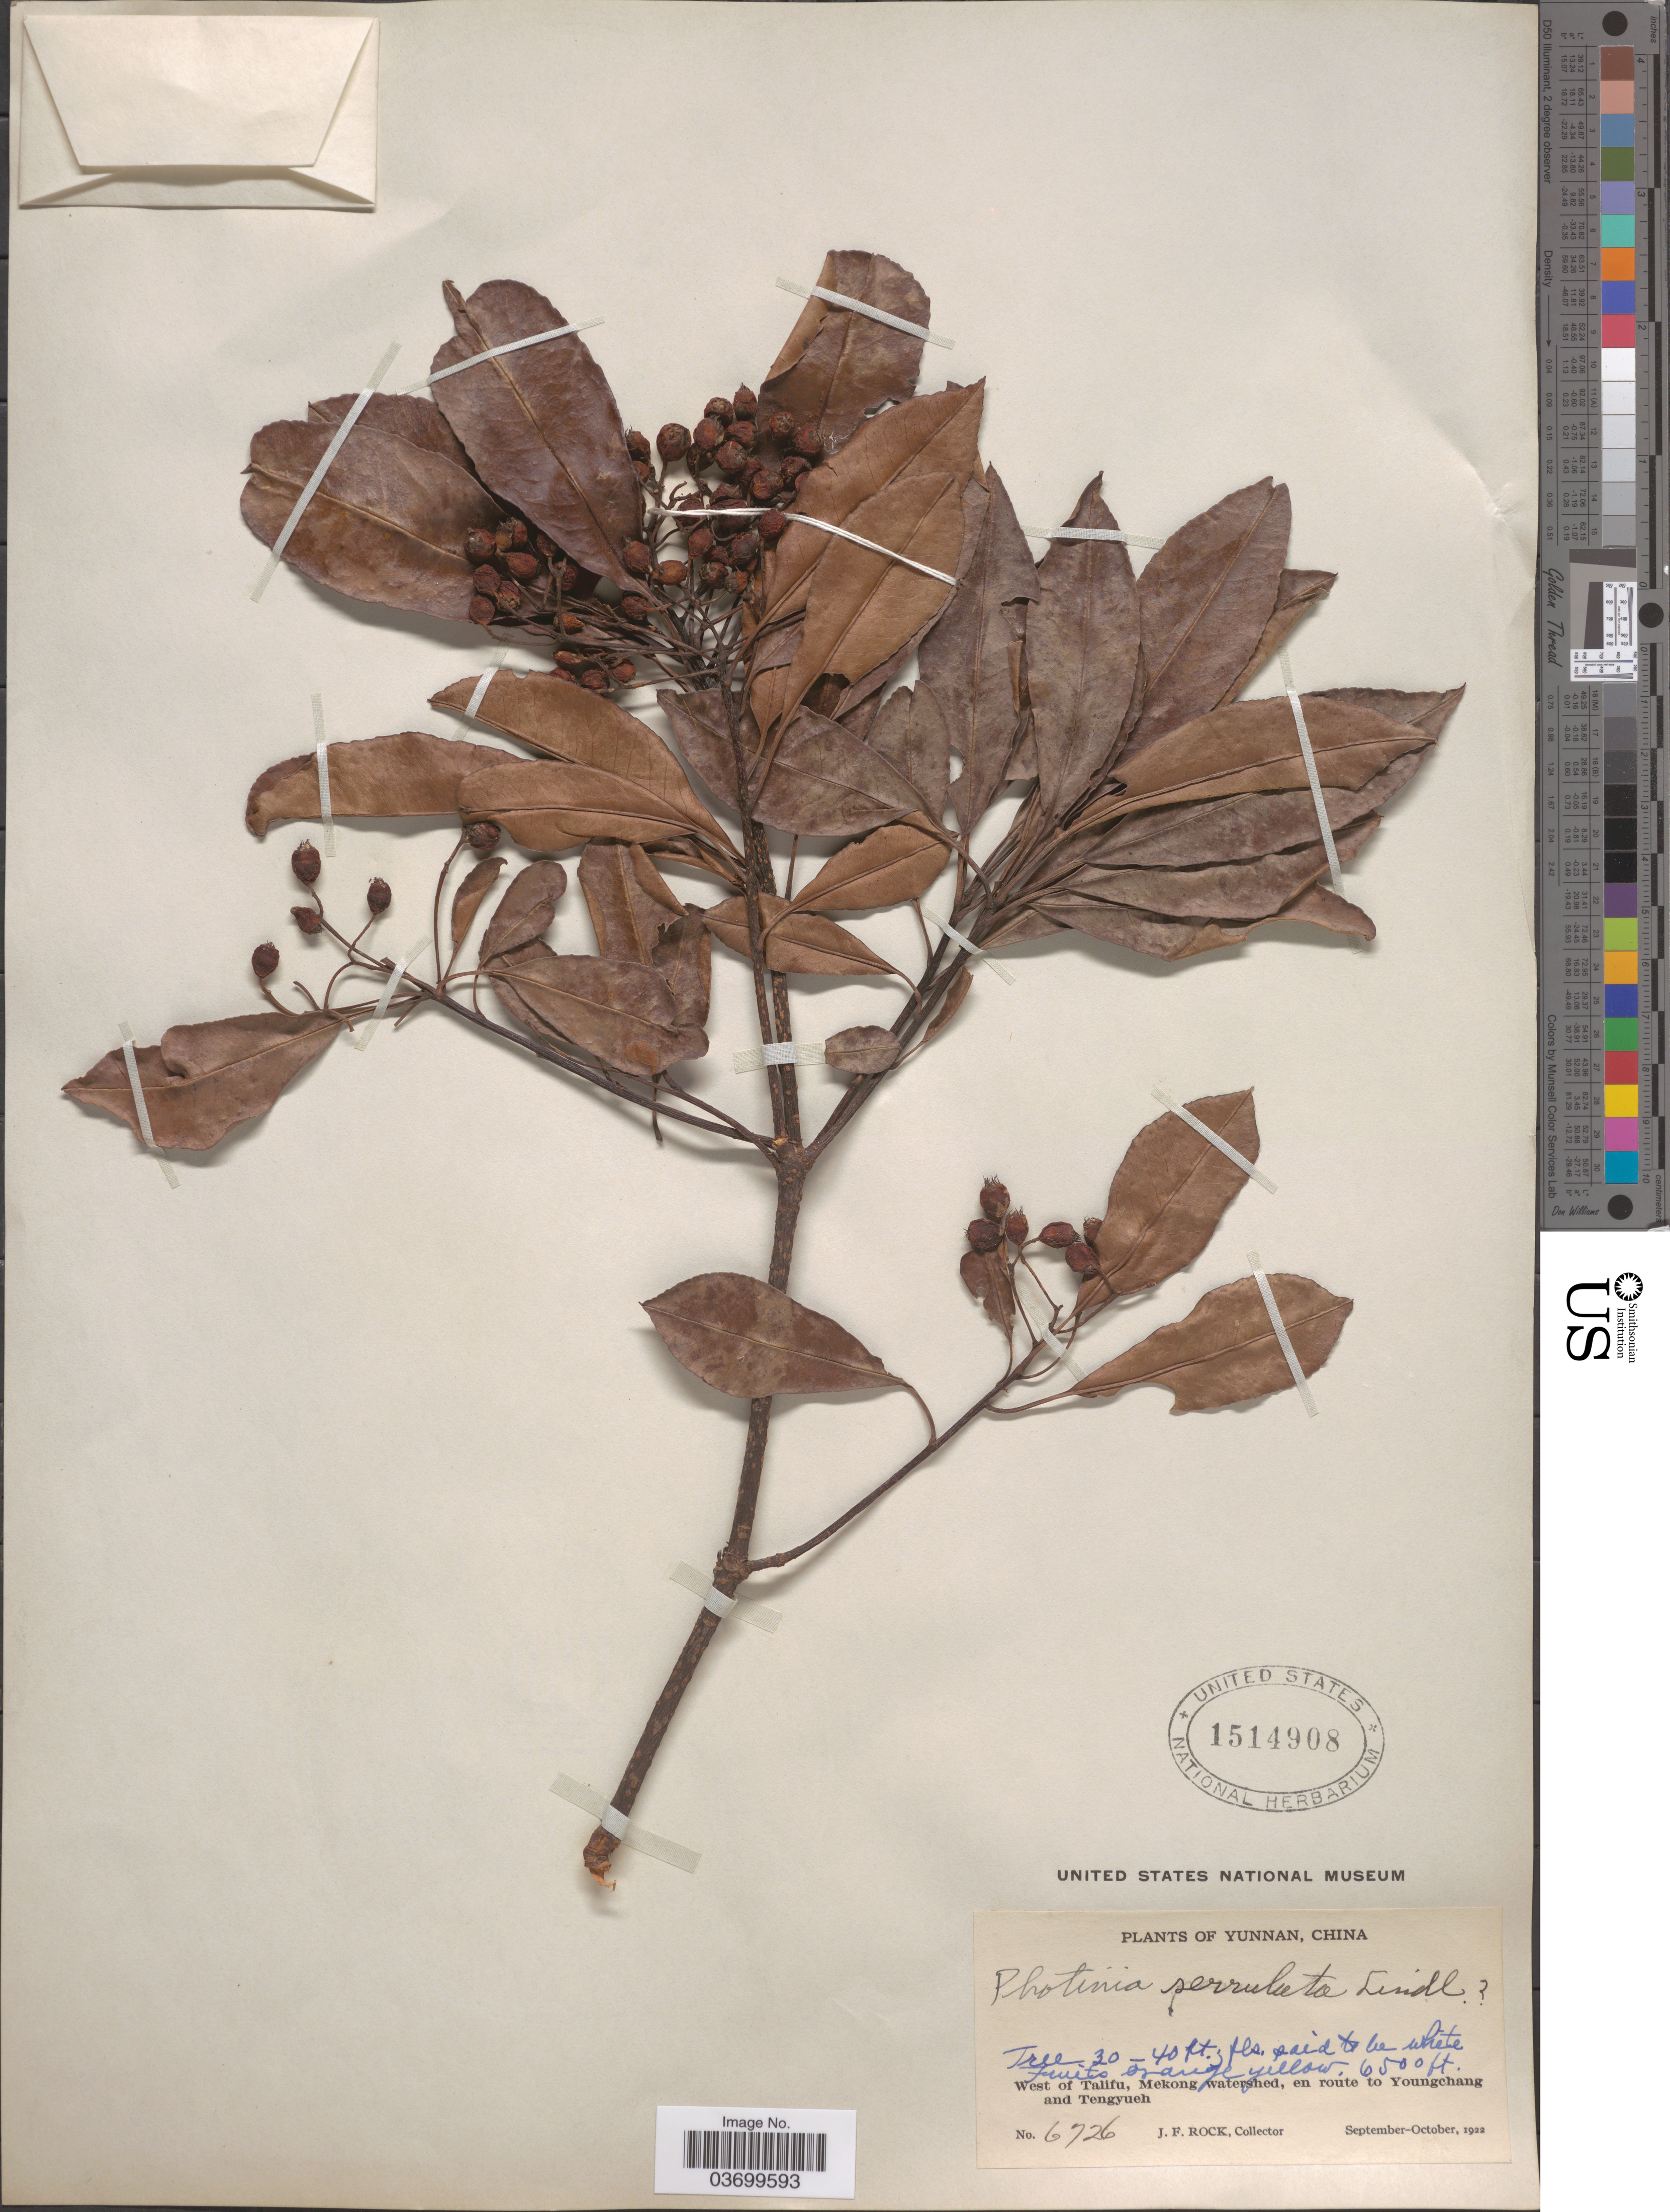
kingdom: Plantae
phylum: Tracheophyta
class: Magnoliopsida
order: Rosales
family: Rosaceae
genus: Photinia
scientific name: Photinia serrulata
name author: Franch. & Sav.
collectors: J. Rock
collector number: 6726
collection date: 1922-09/1922-10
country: China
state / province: Yunnan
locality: West of Talifu, Mekong watershed, en route to Youngchang and Tengyueh.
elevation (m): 1981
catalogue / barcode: US 1514908